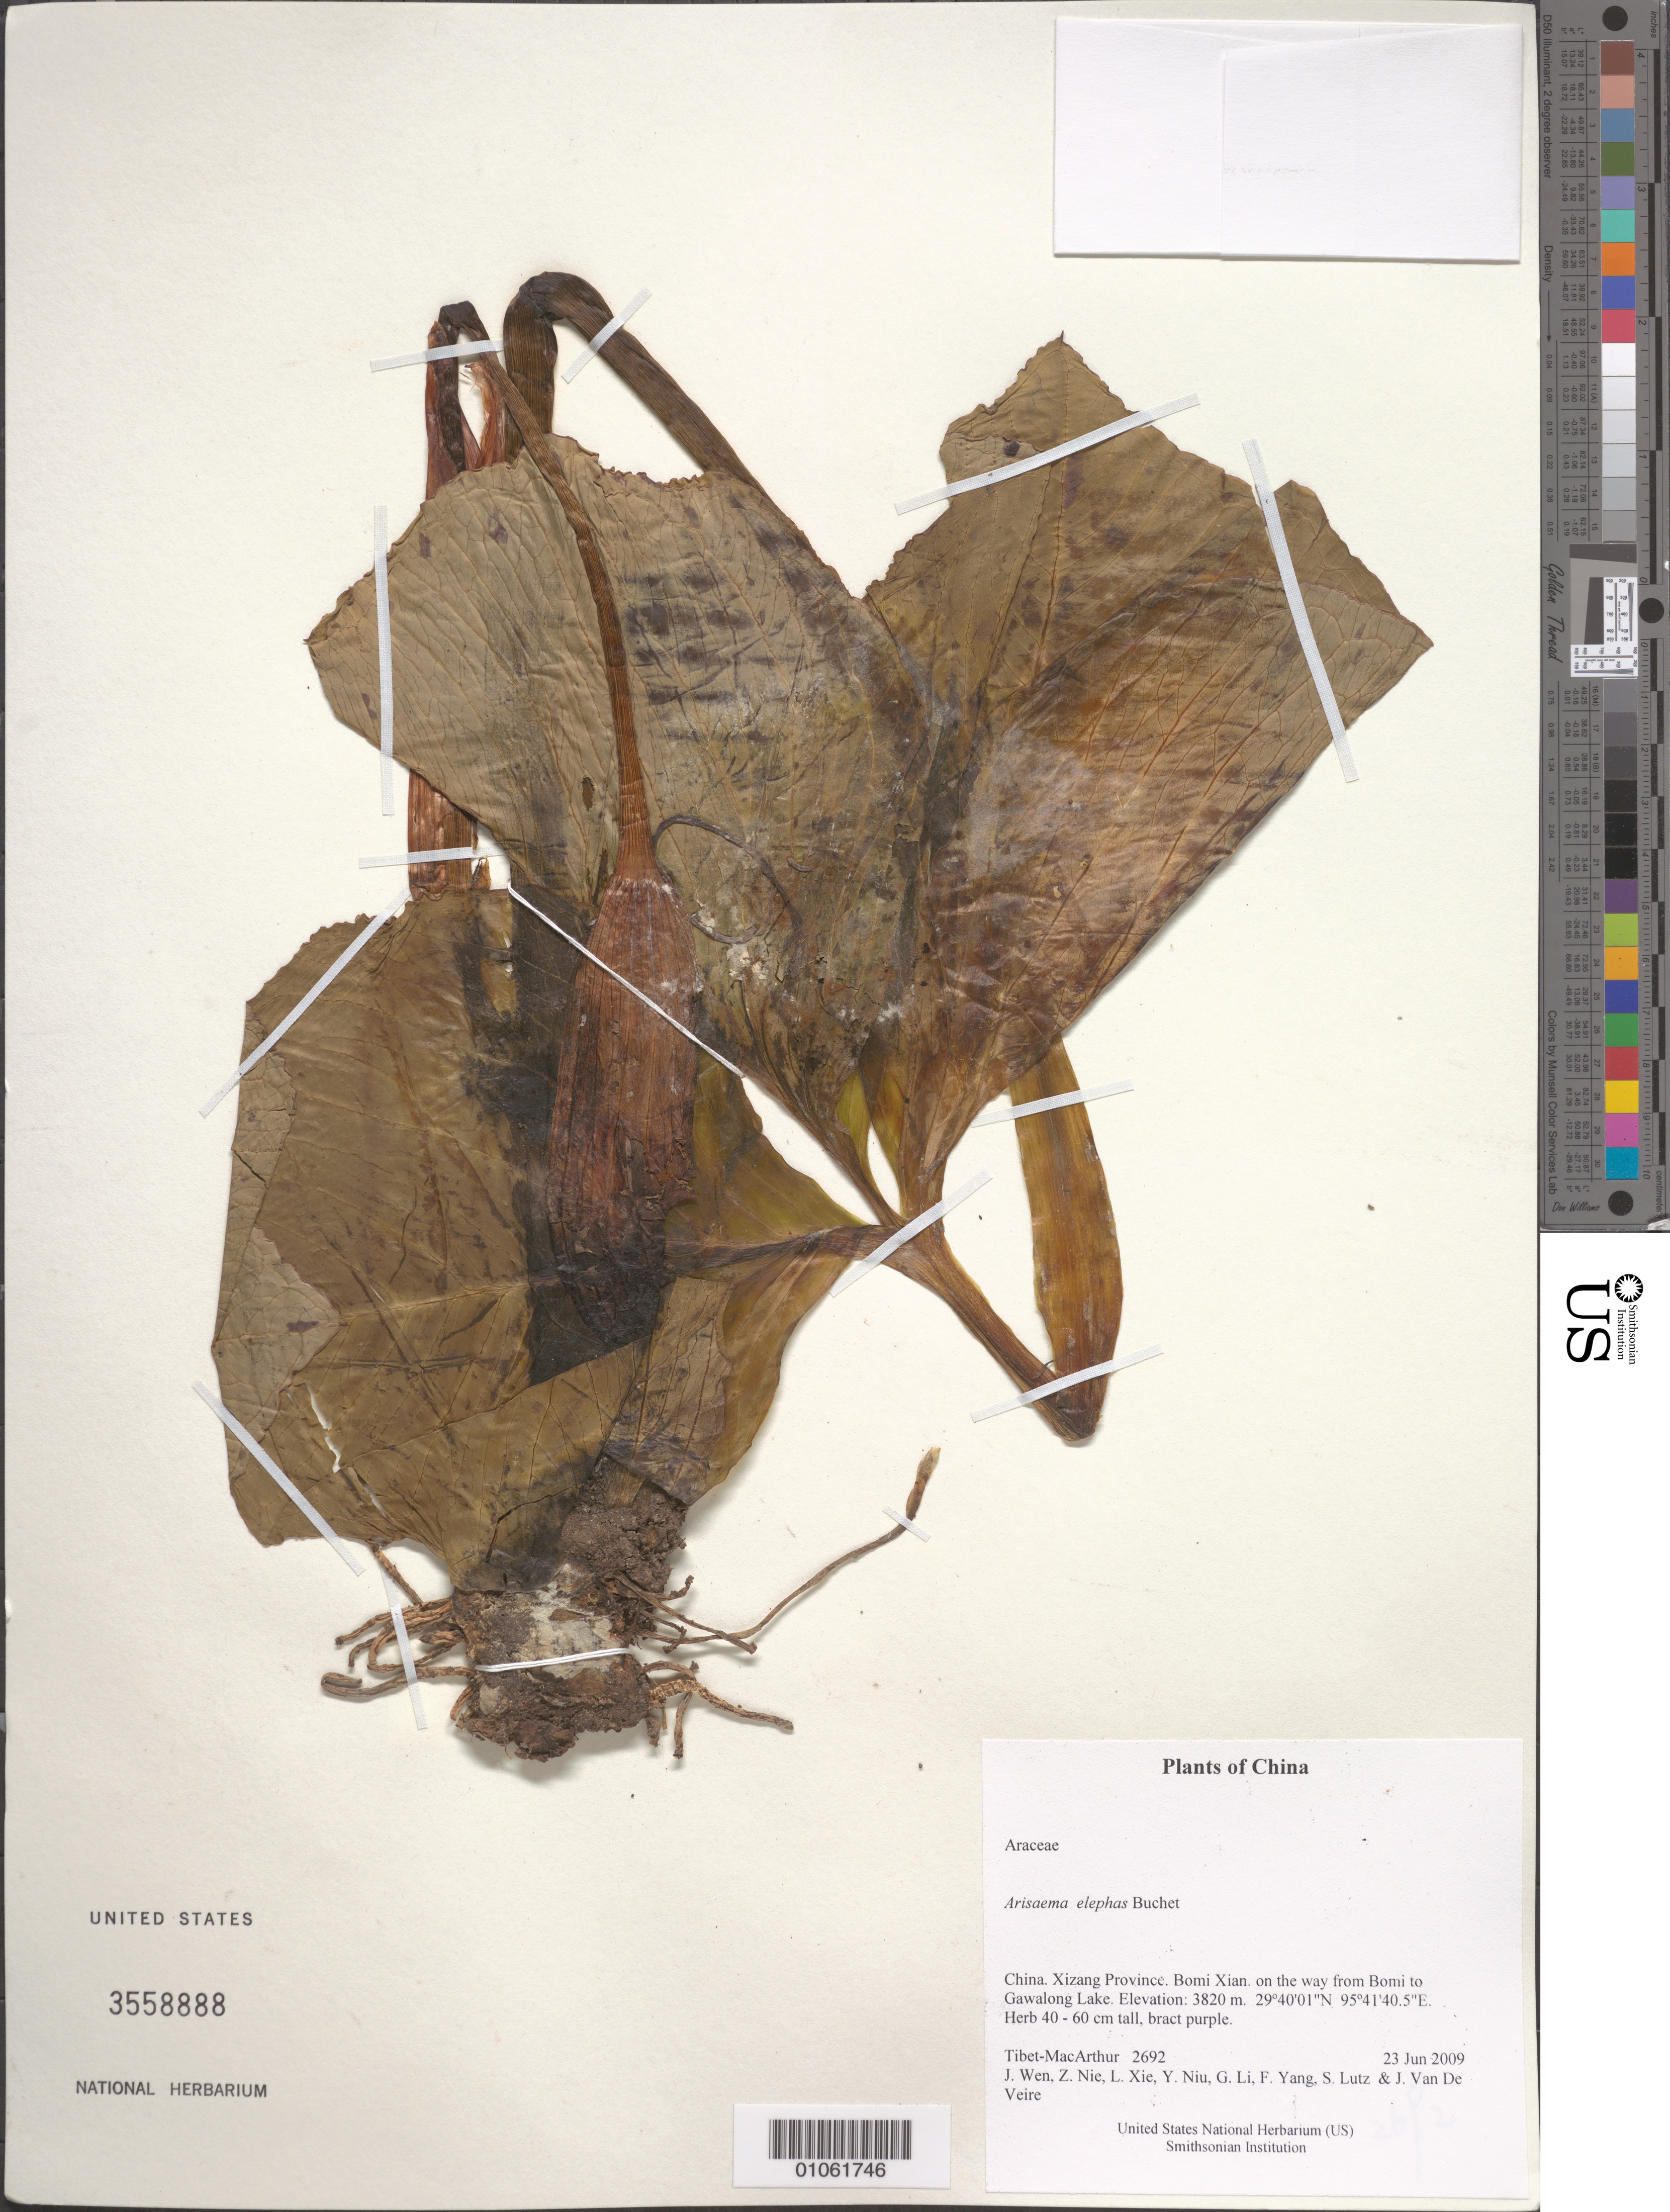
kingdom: Plantae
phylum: Tracheophyta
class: Liliopsida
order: Alismatales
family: Araceae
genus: Arisaema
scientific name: Arisaema elephas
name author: Buchet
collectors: Tibet-MacArthur, J. Wen, Z. Nie, L. Xie, Y. Niu, G. Li, F. Yang, S. Lutz & J. Van De Veire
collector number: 2692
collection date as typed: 23 Jun 2009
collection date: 2009-06-23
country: China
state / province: Xizang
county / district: Bomi Xian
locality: on the way from Bomi to Gawalong Lake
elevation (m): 3820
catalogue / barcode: US 3558888